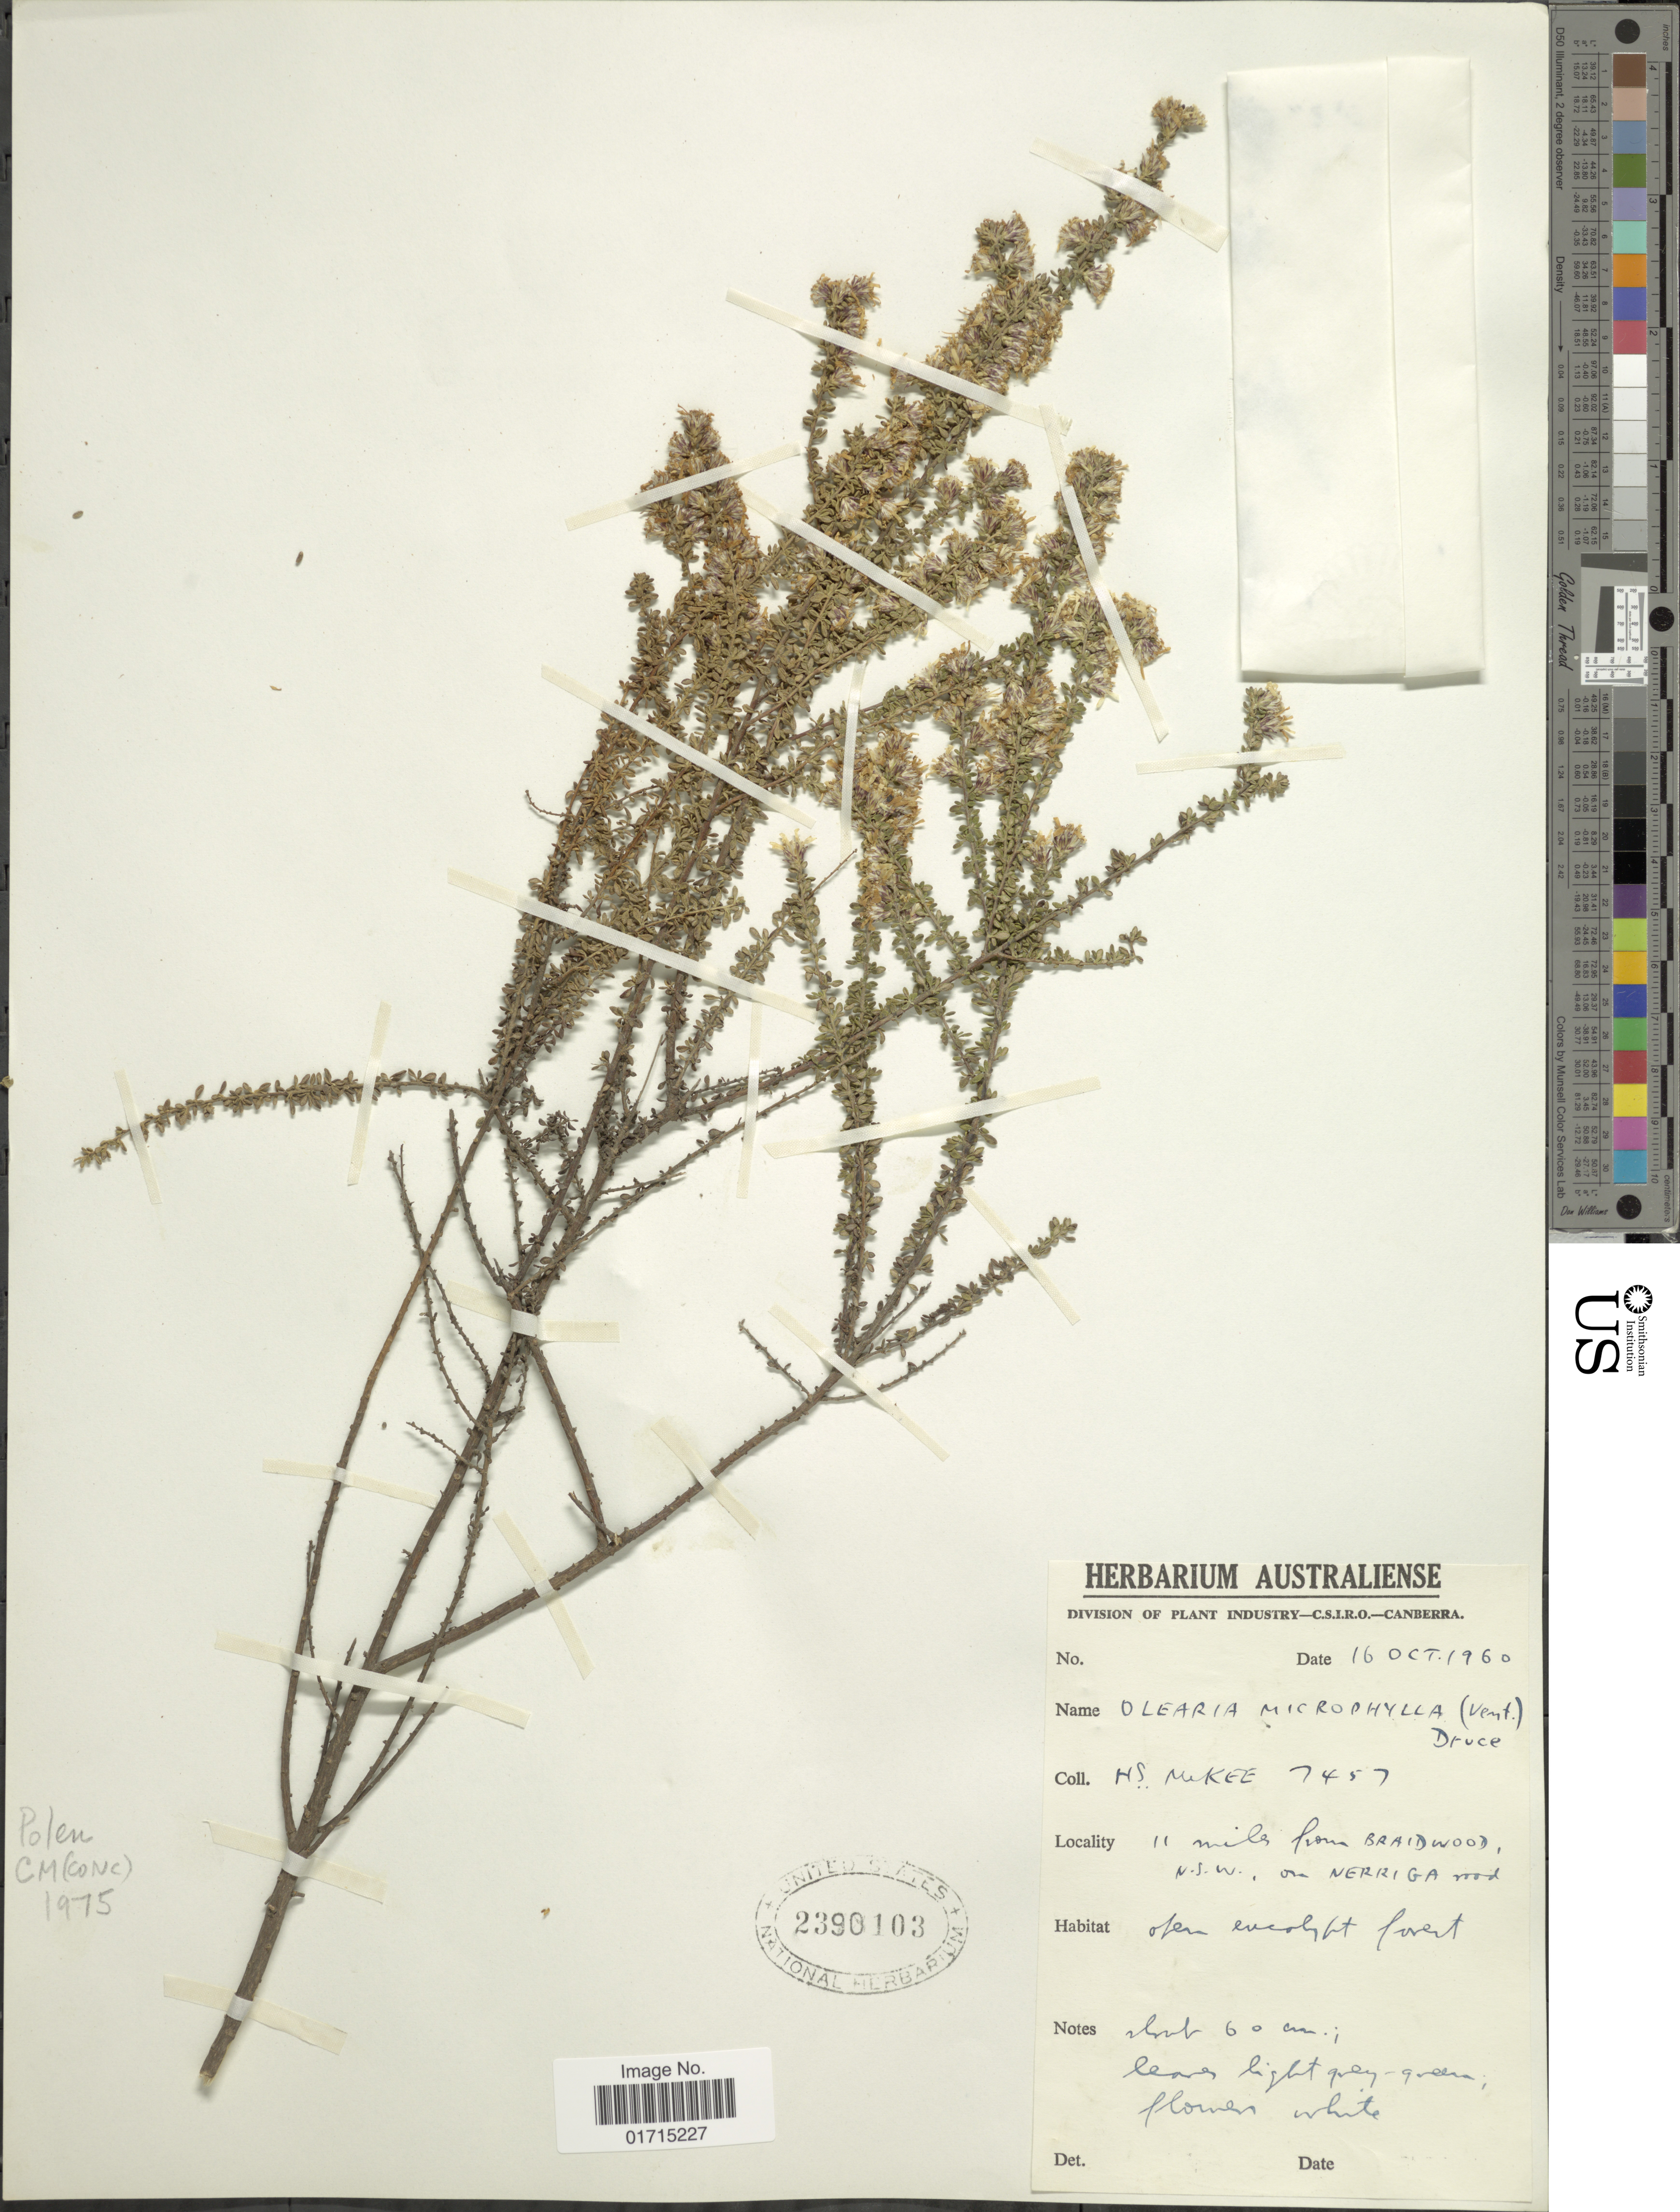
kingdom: Plantae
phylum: Tracheophyta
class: Magnoliopsida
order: Asterales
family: Asteraceae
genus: Olearia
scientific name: Olearia microphylla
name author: (Vent.) Maiden & Betche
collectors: H. S. McKee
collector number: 7457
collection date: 1960-10-16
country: Australia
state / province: New South Wales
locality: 11 miles from Braidwood, on Nerriga road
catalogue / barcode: US 2390103